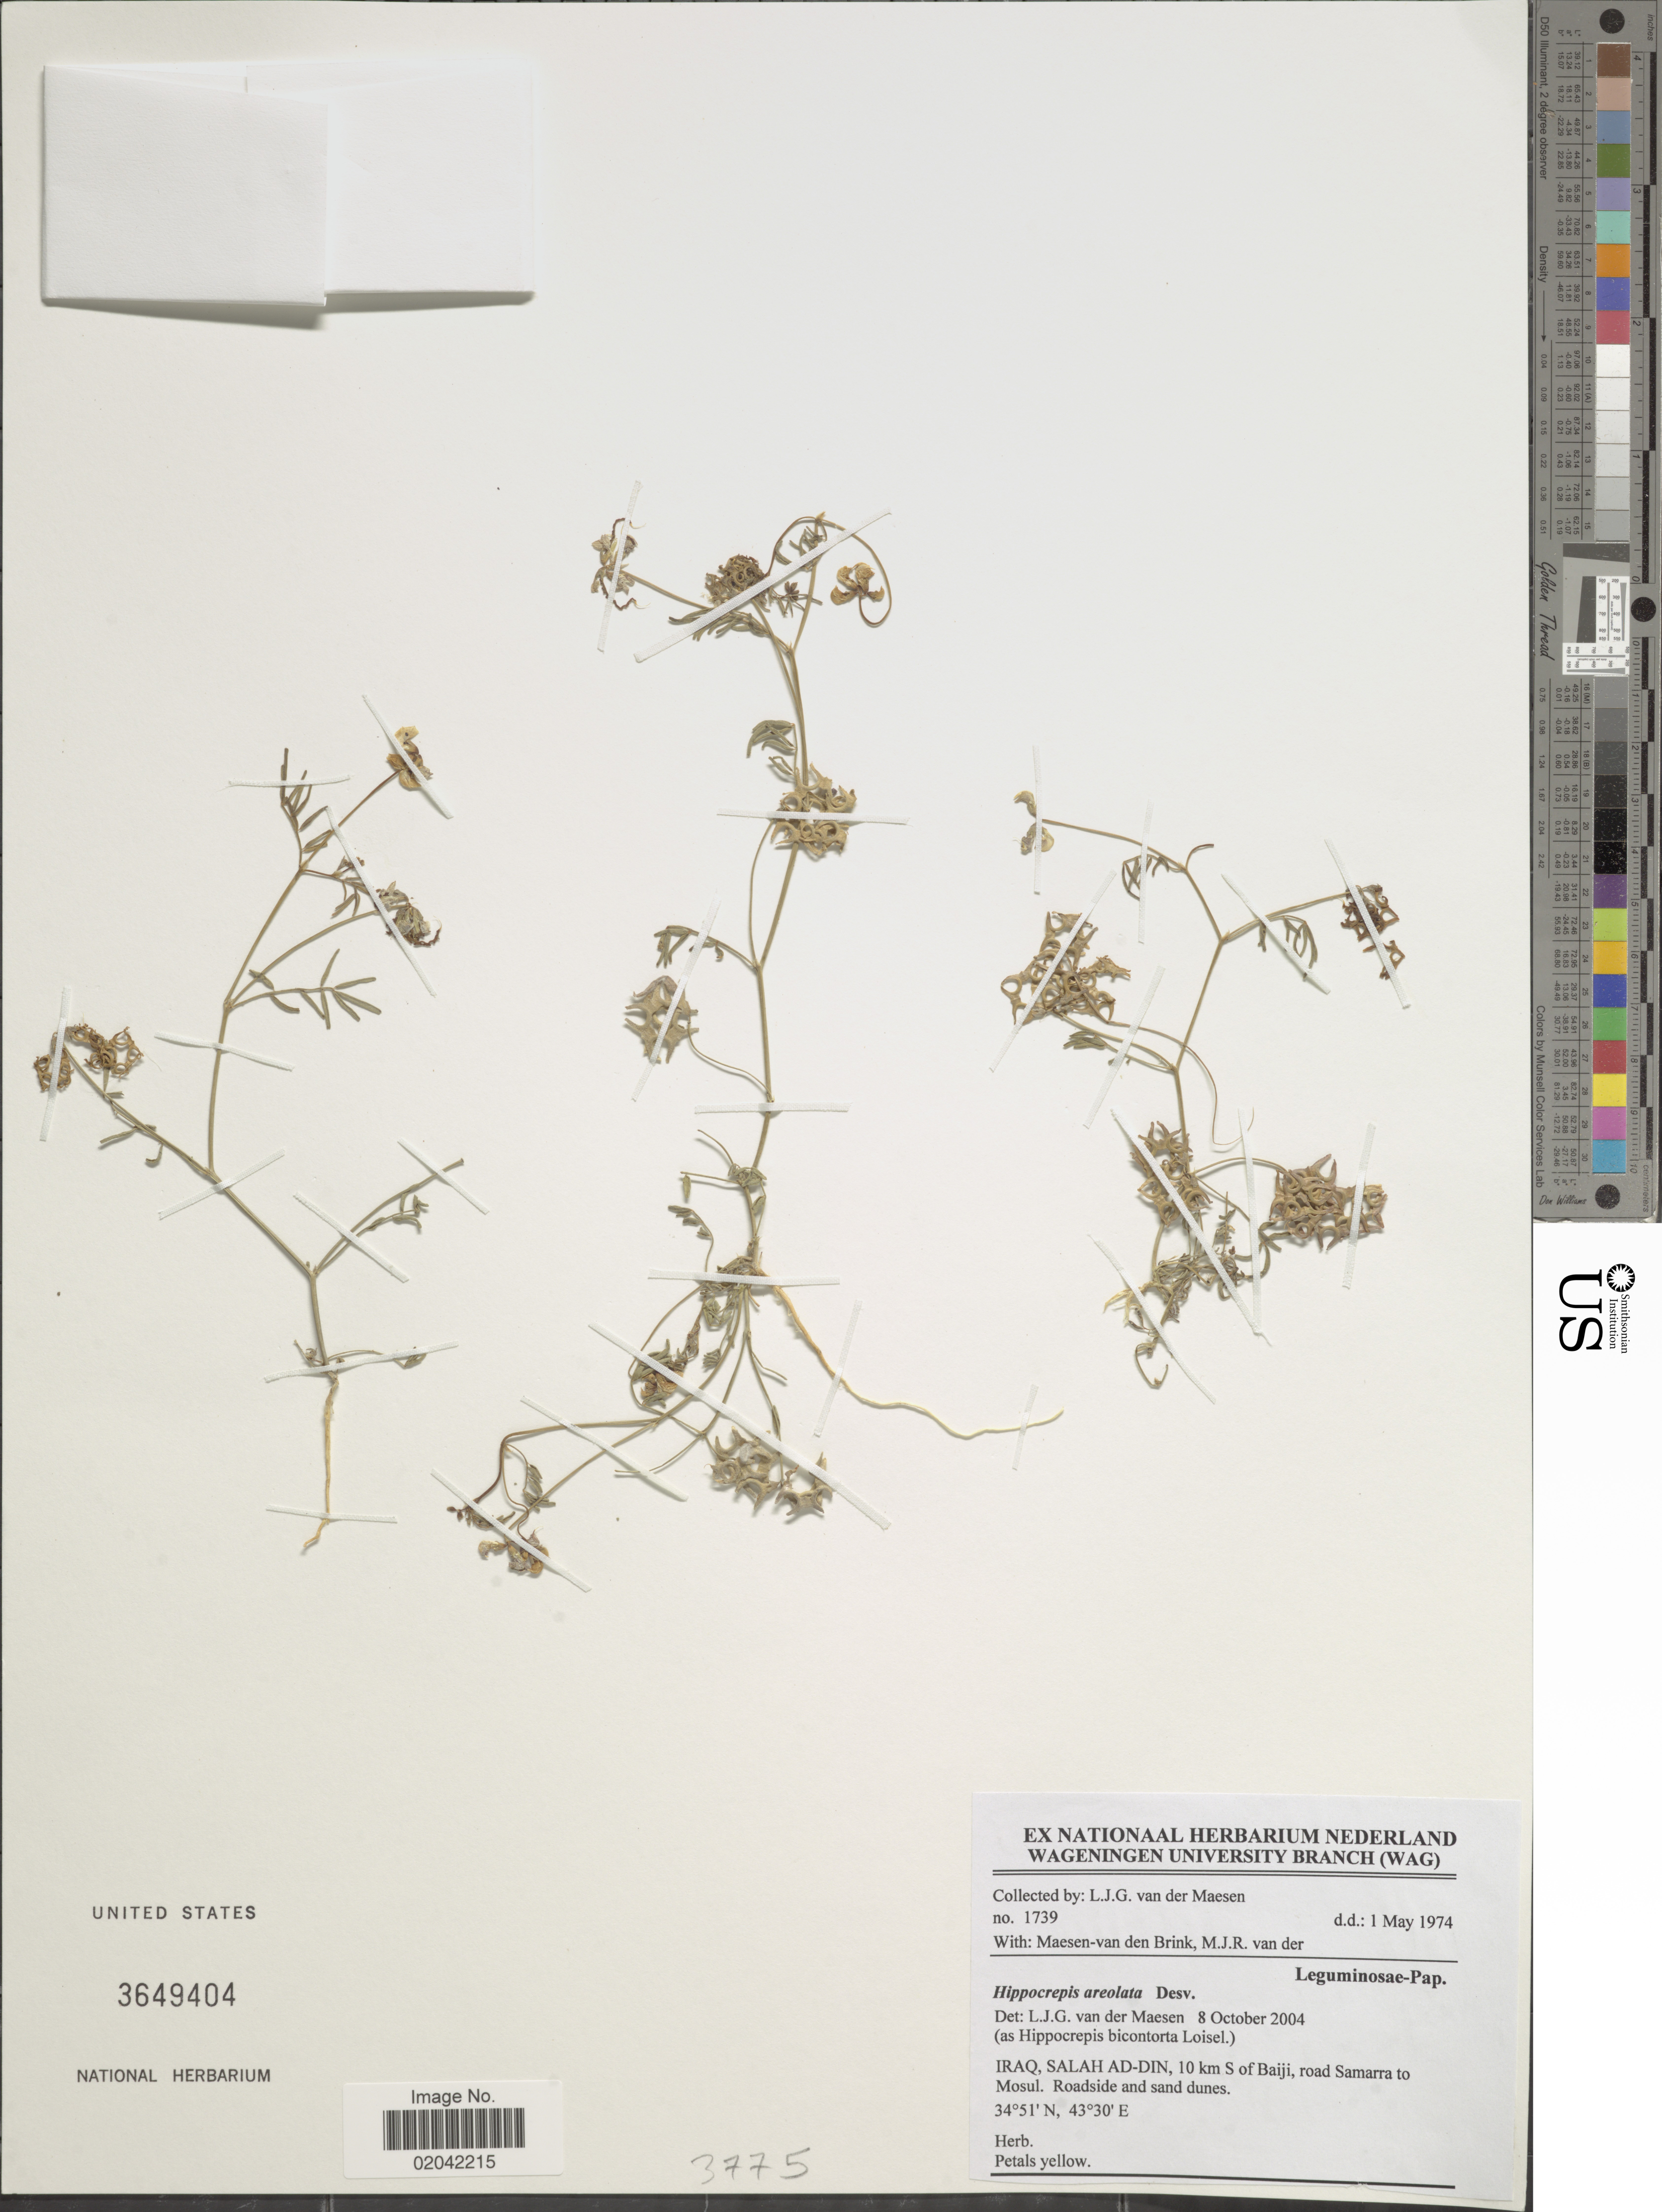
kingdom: Plantae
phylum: Tracheophyta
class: Magnoliopsida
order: Fabales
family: Fabaceae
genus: Hippocrepis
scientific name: Hippocrepis areolata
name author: Desv.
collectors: L. van der Maesen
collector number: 1739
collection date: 1974-05-01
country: Iraq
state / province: Salah ad Din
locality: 10 km S of Baiji, road Samarra to Mosul Roadside and sand dunes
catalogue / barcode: US 3679404